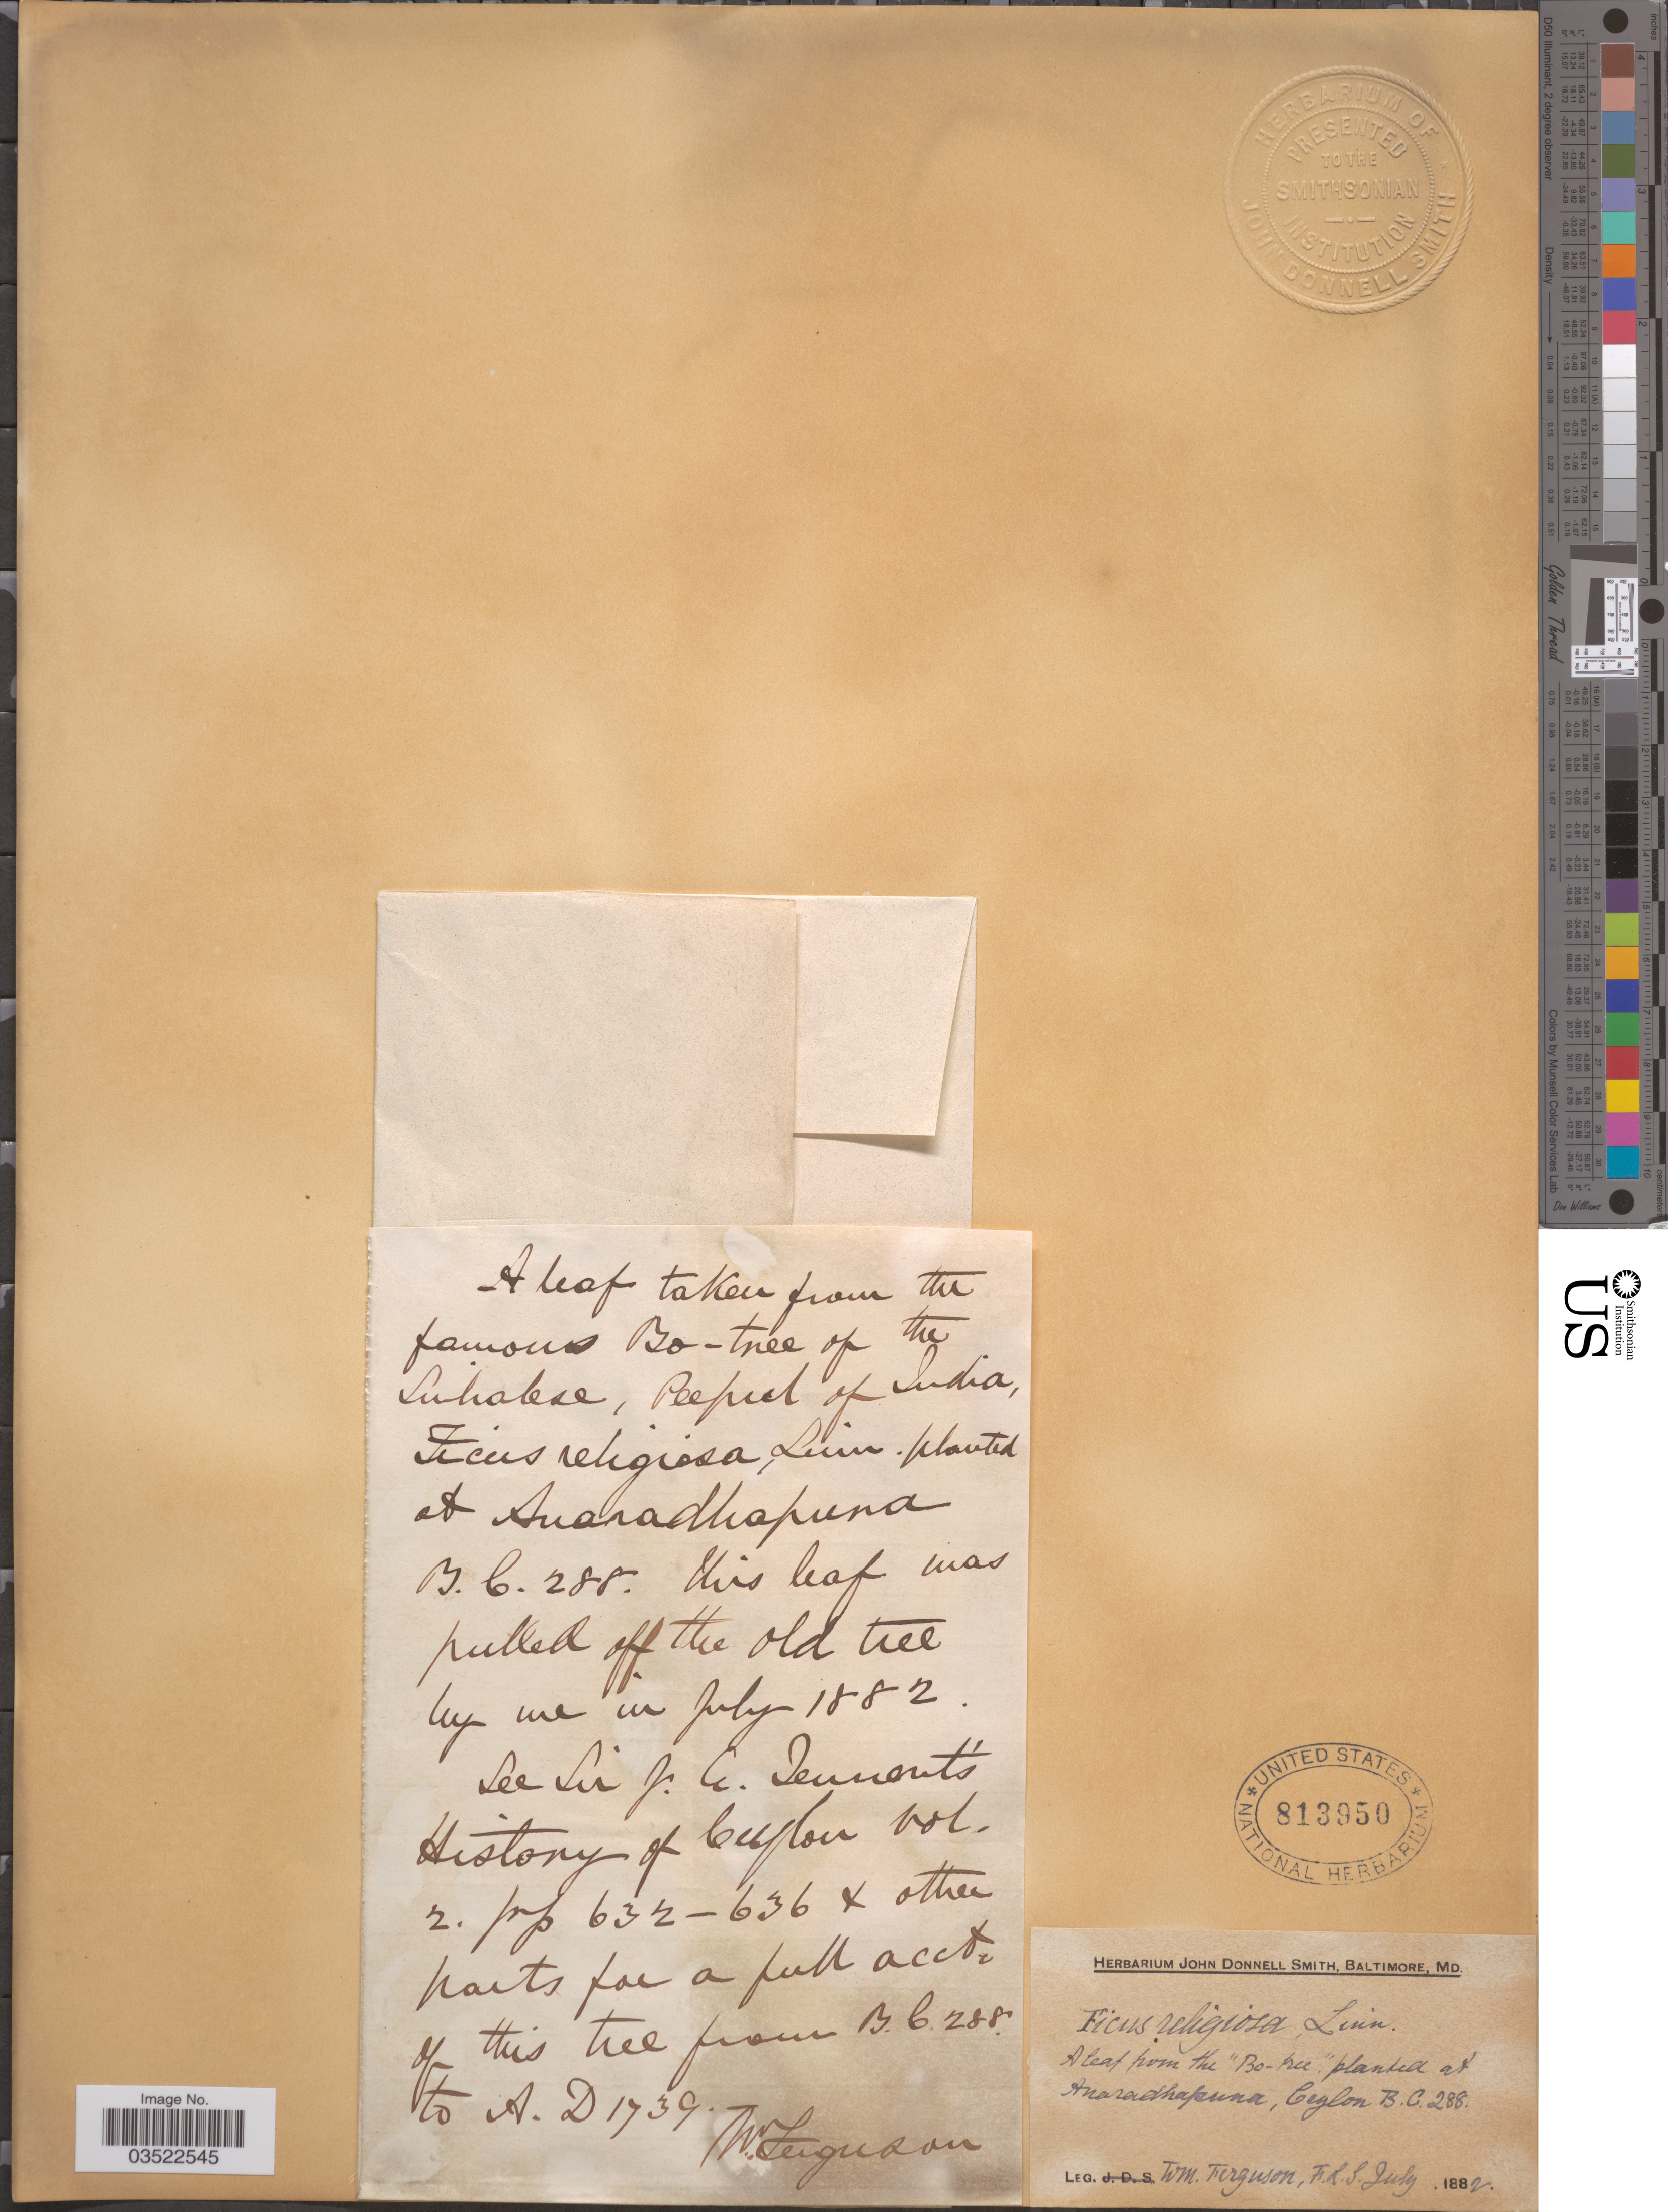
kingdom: Plantae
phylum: Tracheophyta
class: Magnoliopsida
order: Rosales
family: Moraceae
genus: Ficus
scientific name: Ficus religiosa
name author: L.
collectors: W. Ferguson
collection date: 1882-07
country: Sri Lanka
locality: Anaradhapuna, Ceylon B. C. 288.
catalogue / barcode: US 813950